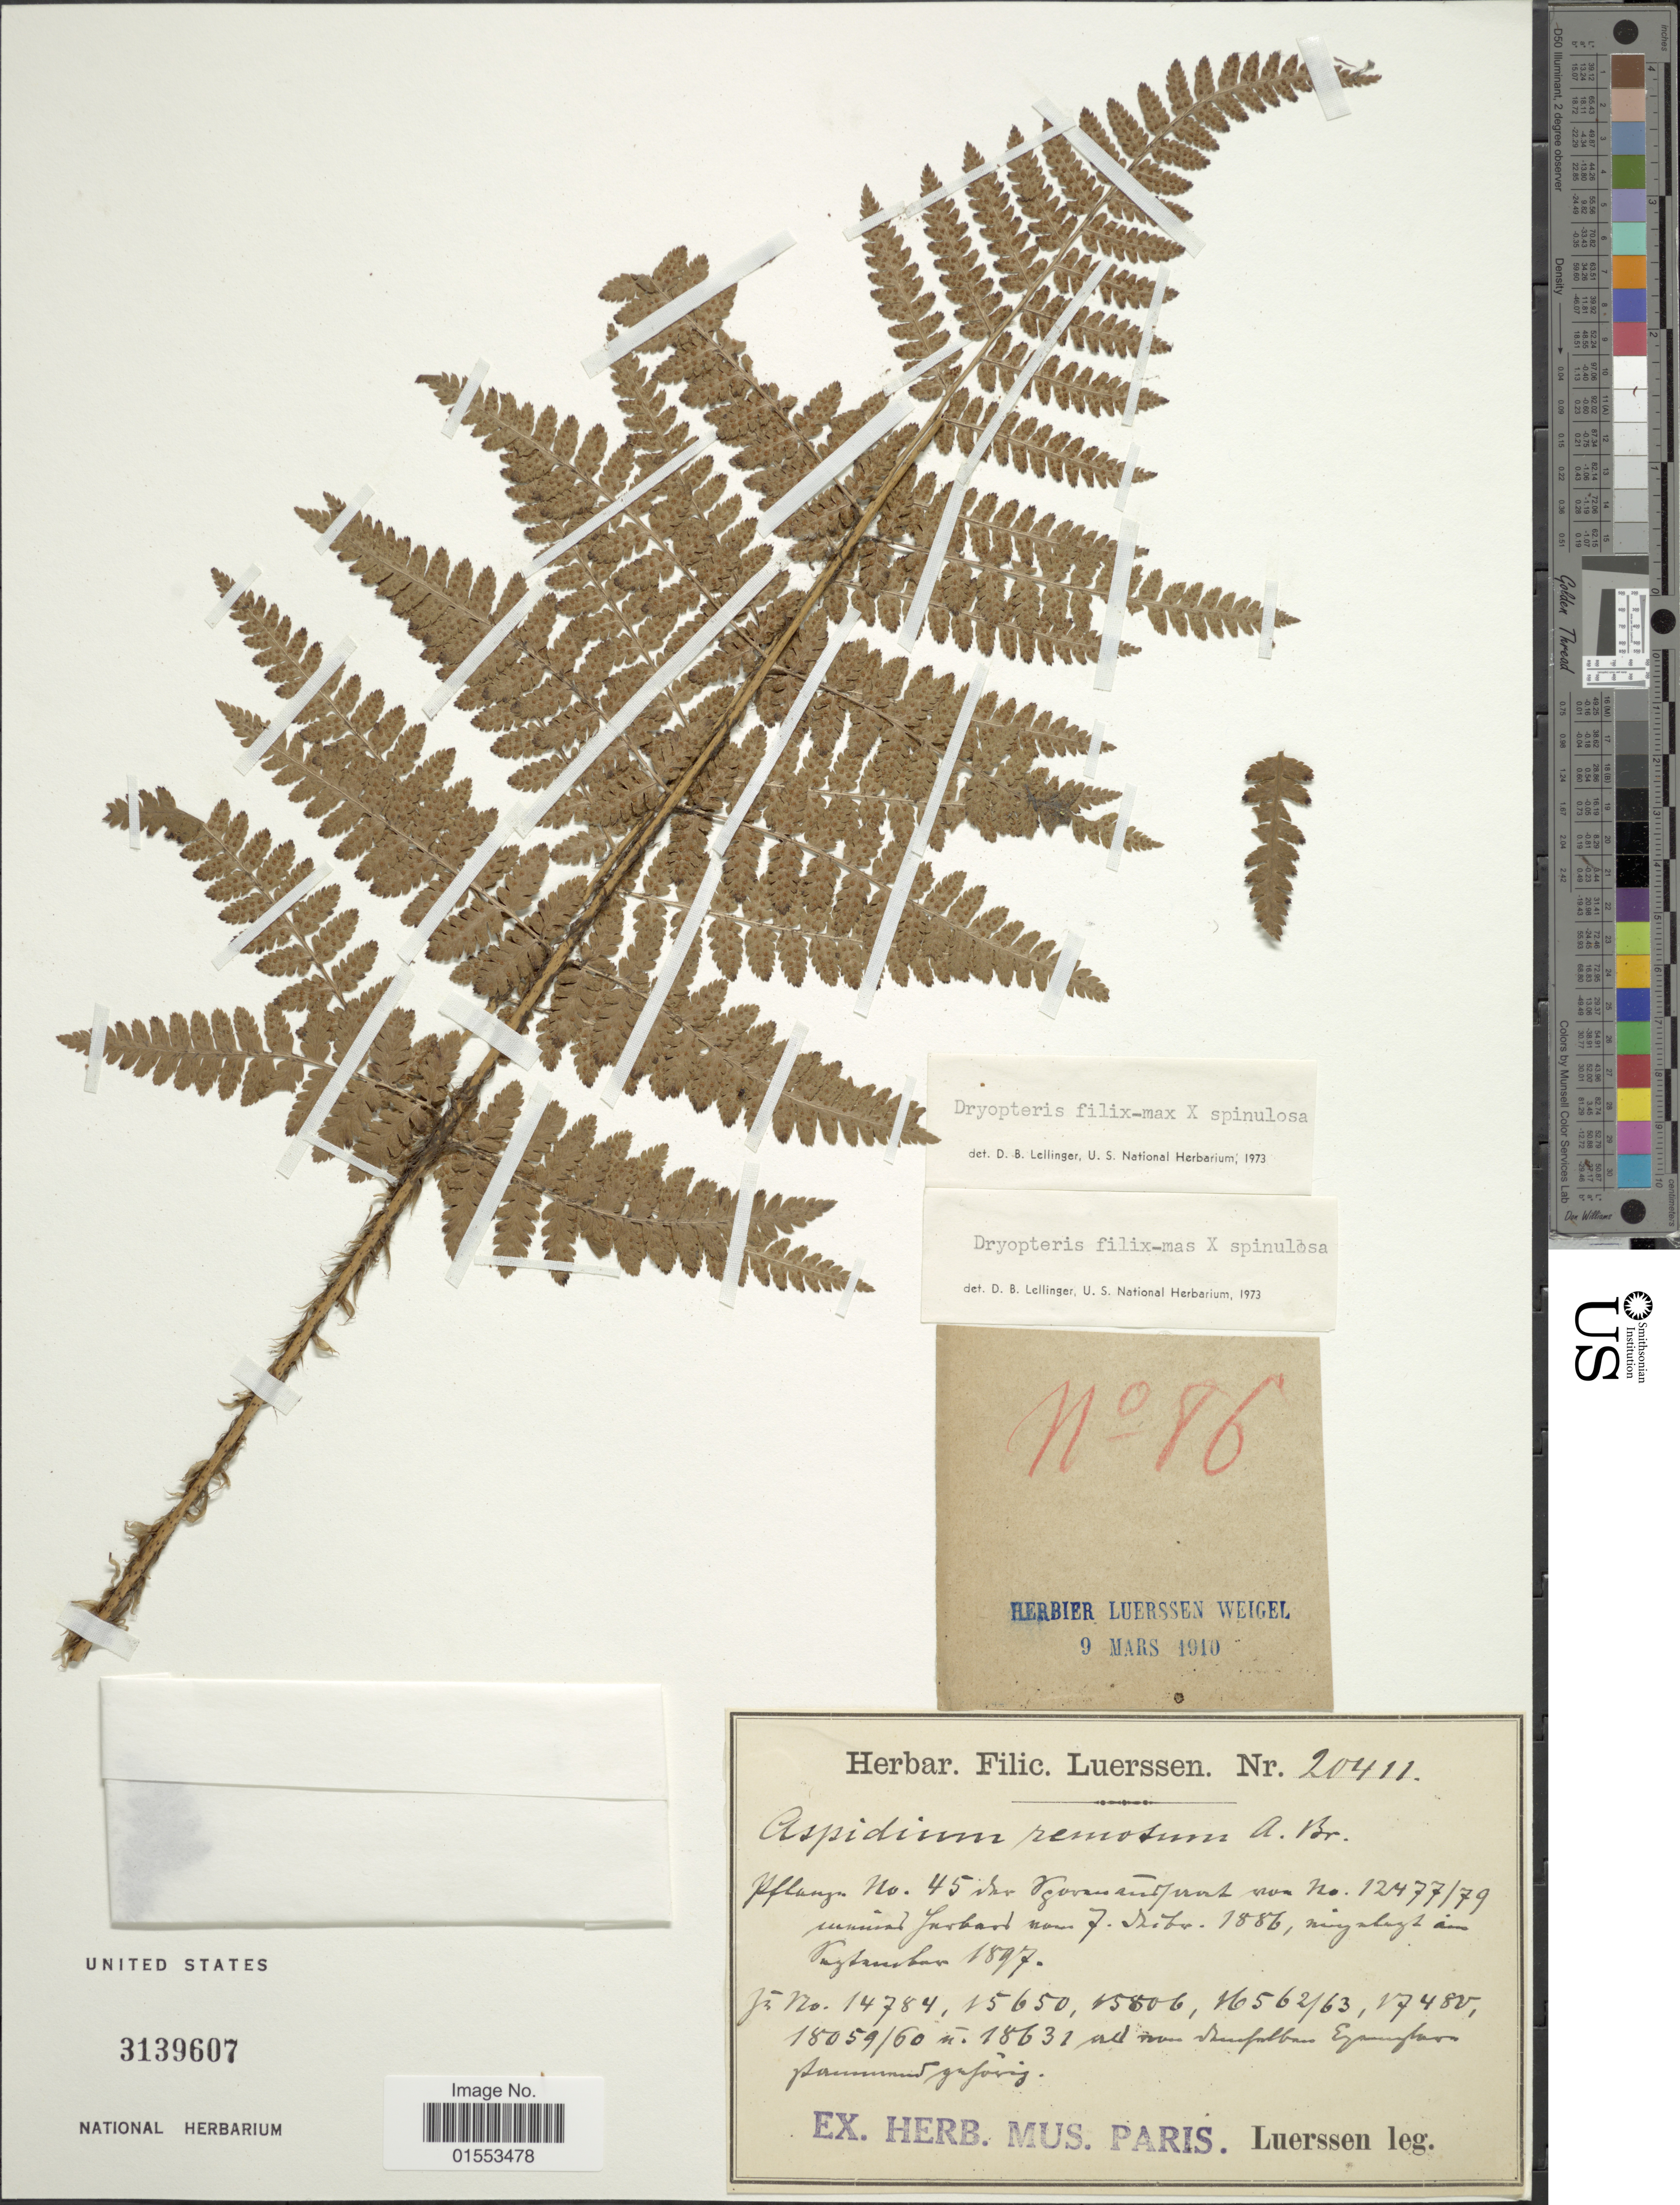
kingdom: Plantae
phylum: Tracheophyta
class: Polypodiopsida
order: Polypodiales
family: Dryopteridaceae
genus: Dryopteris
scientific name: Dryopteris remota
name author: (A. Braun) Hayek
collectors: Luerssen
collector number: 20411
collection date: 1897-11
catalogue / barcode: US 3139607